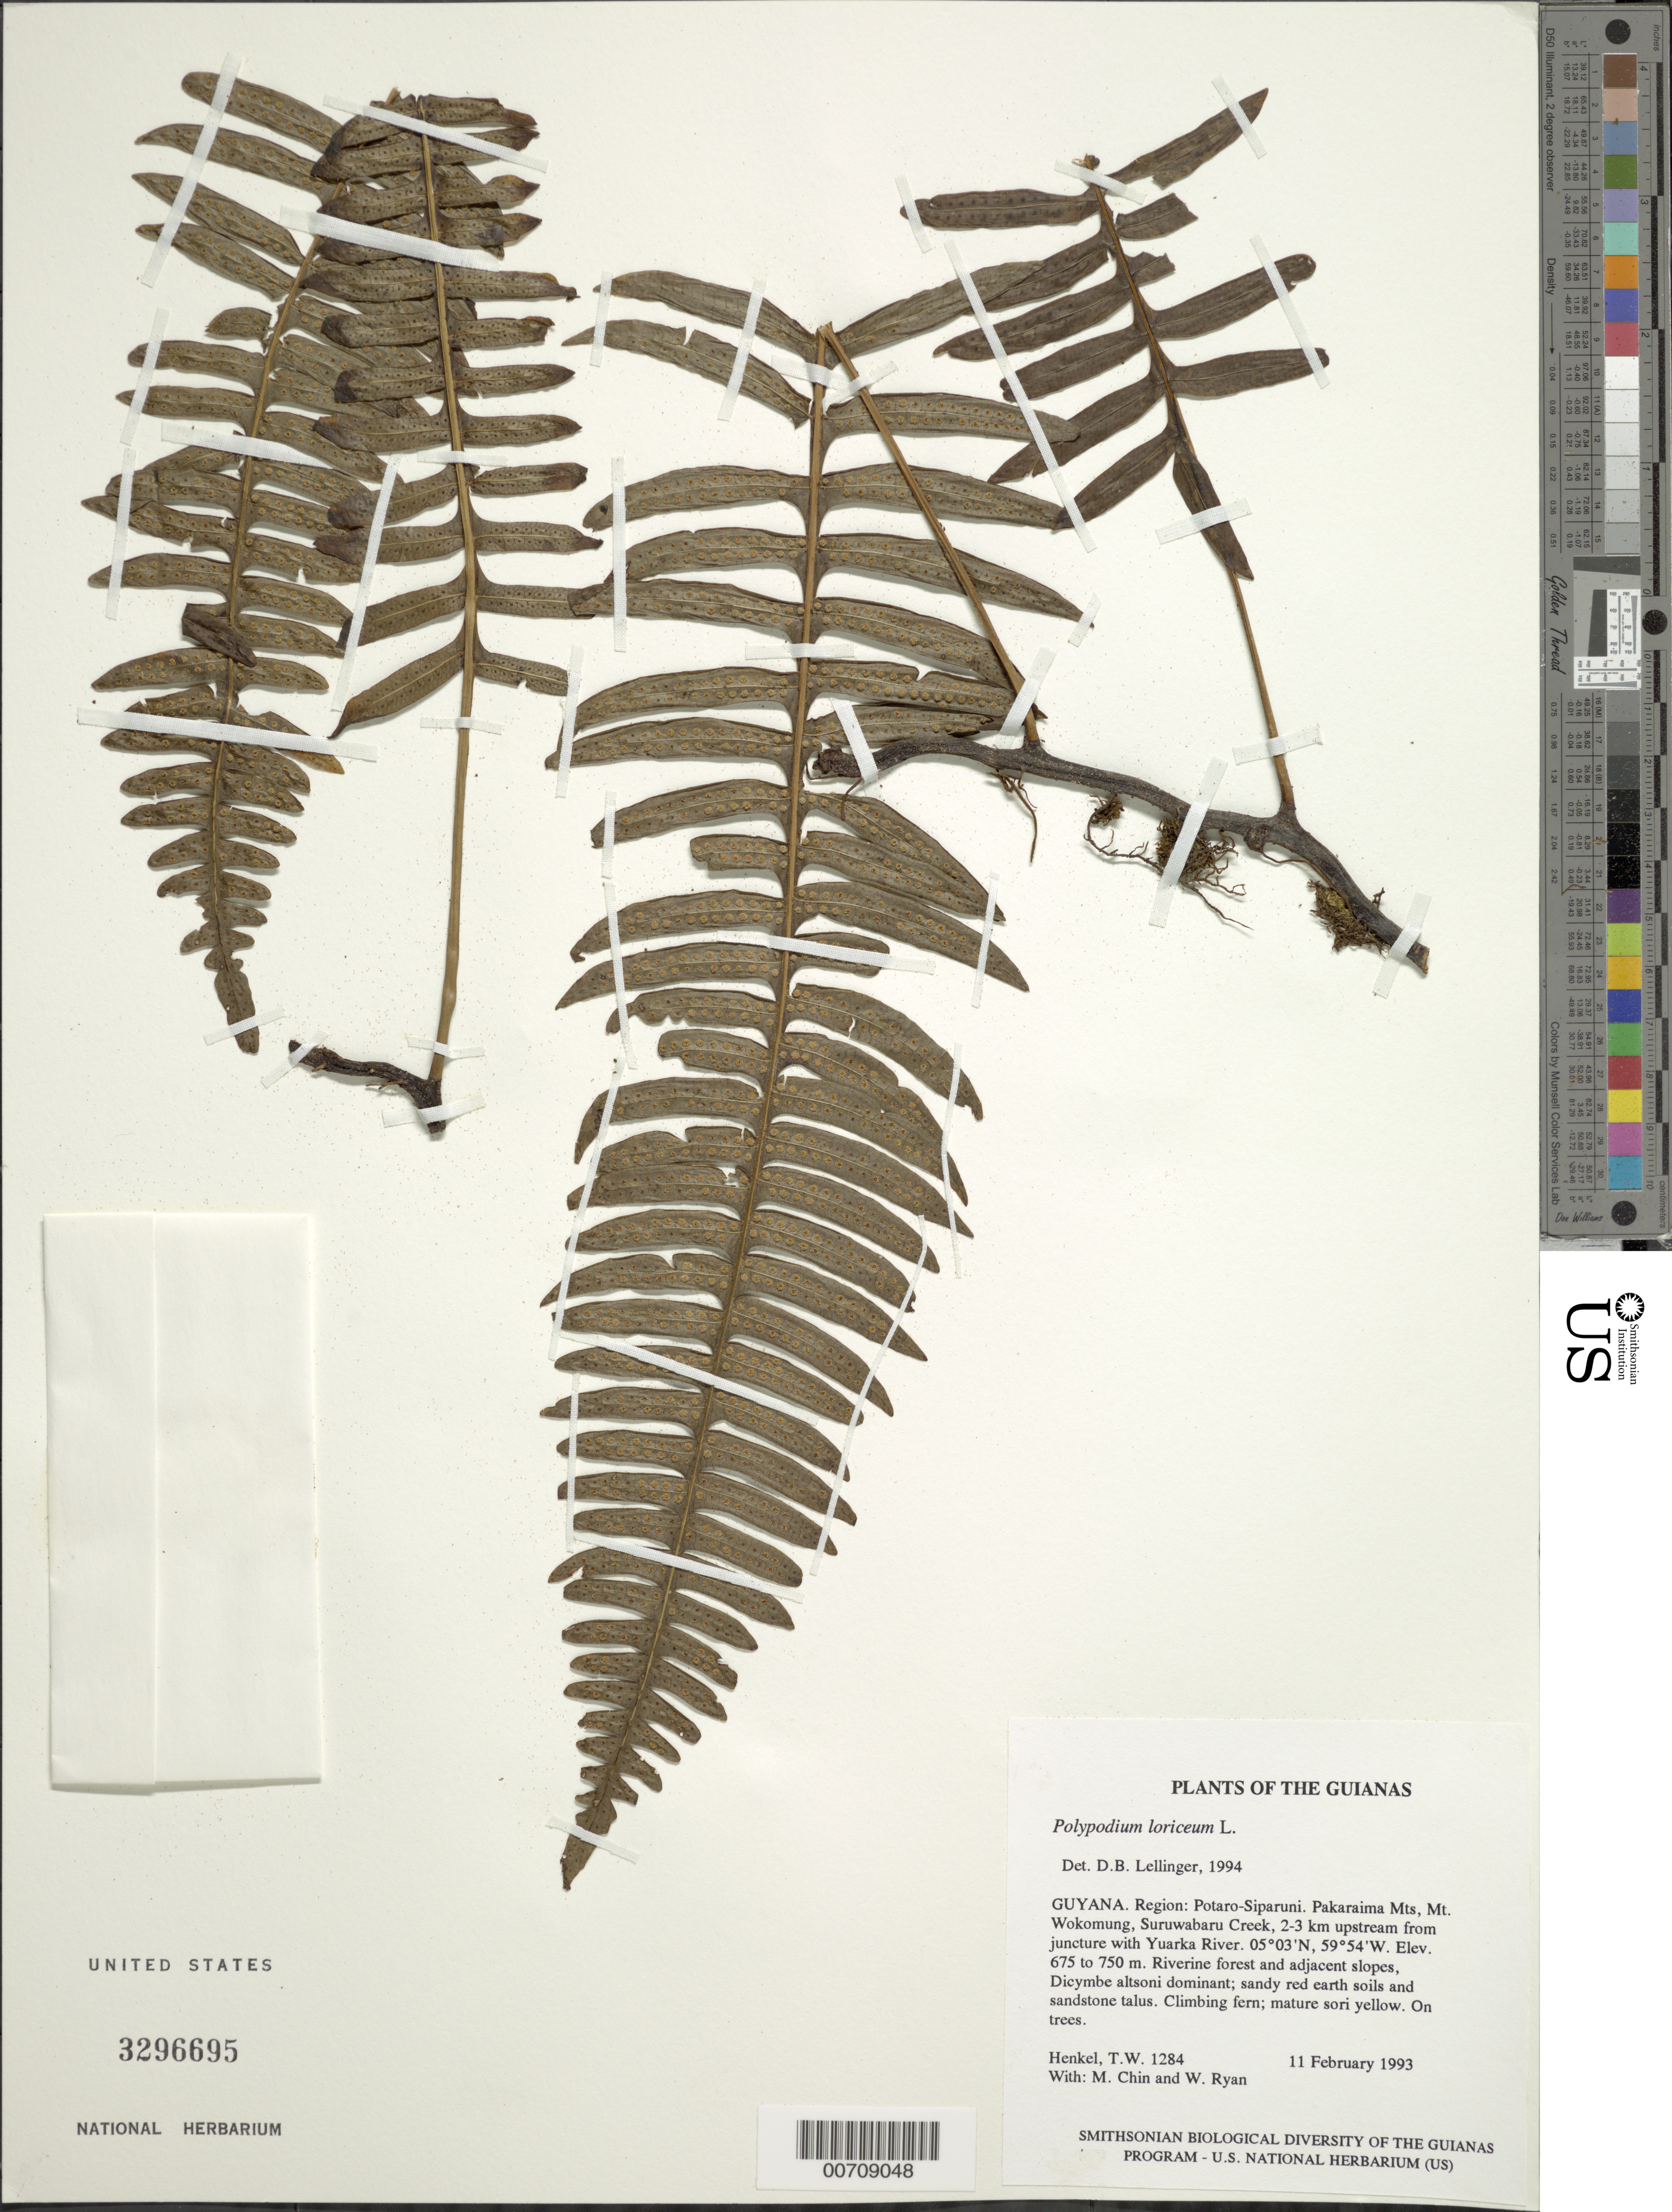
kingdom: Plantae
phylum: Tracheophyta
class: Polypodiopsida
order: Polypodiales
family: Polypodiaceae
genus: Serpocaulon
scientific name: Serpocaulon loriceum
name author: (L.) A.R. Sm.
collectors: T. Henkel, M. Chin & W. Ryan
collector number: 1284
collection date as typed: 11 February 1993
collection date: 1993-02-11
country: Guyana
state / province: Potaro-Siparuni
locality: Pakaraima Mts, Mt. Wokomung, Suruwabaru Creek, 2-3 km upstream from juncture with Yuarka R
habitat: Riverine forest and adjacent slopes, Dicymbe altsoni dominant; sandy red earth soils and sandstone talus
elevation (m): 675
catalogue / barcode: US 3296695